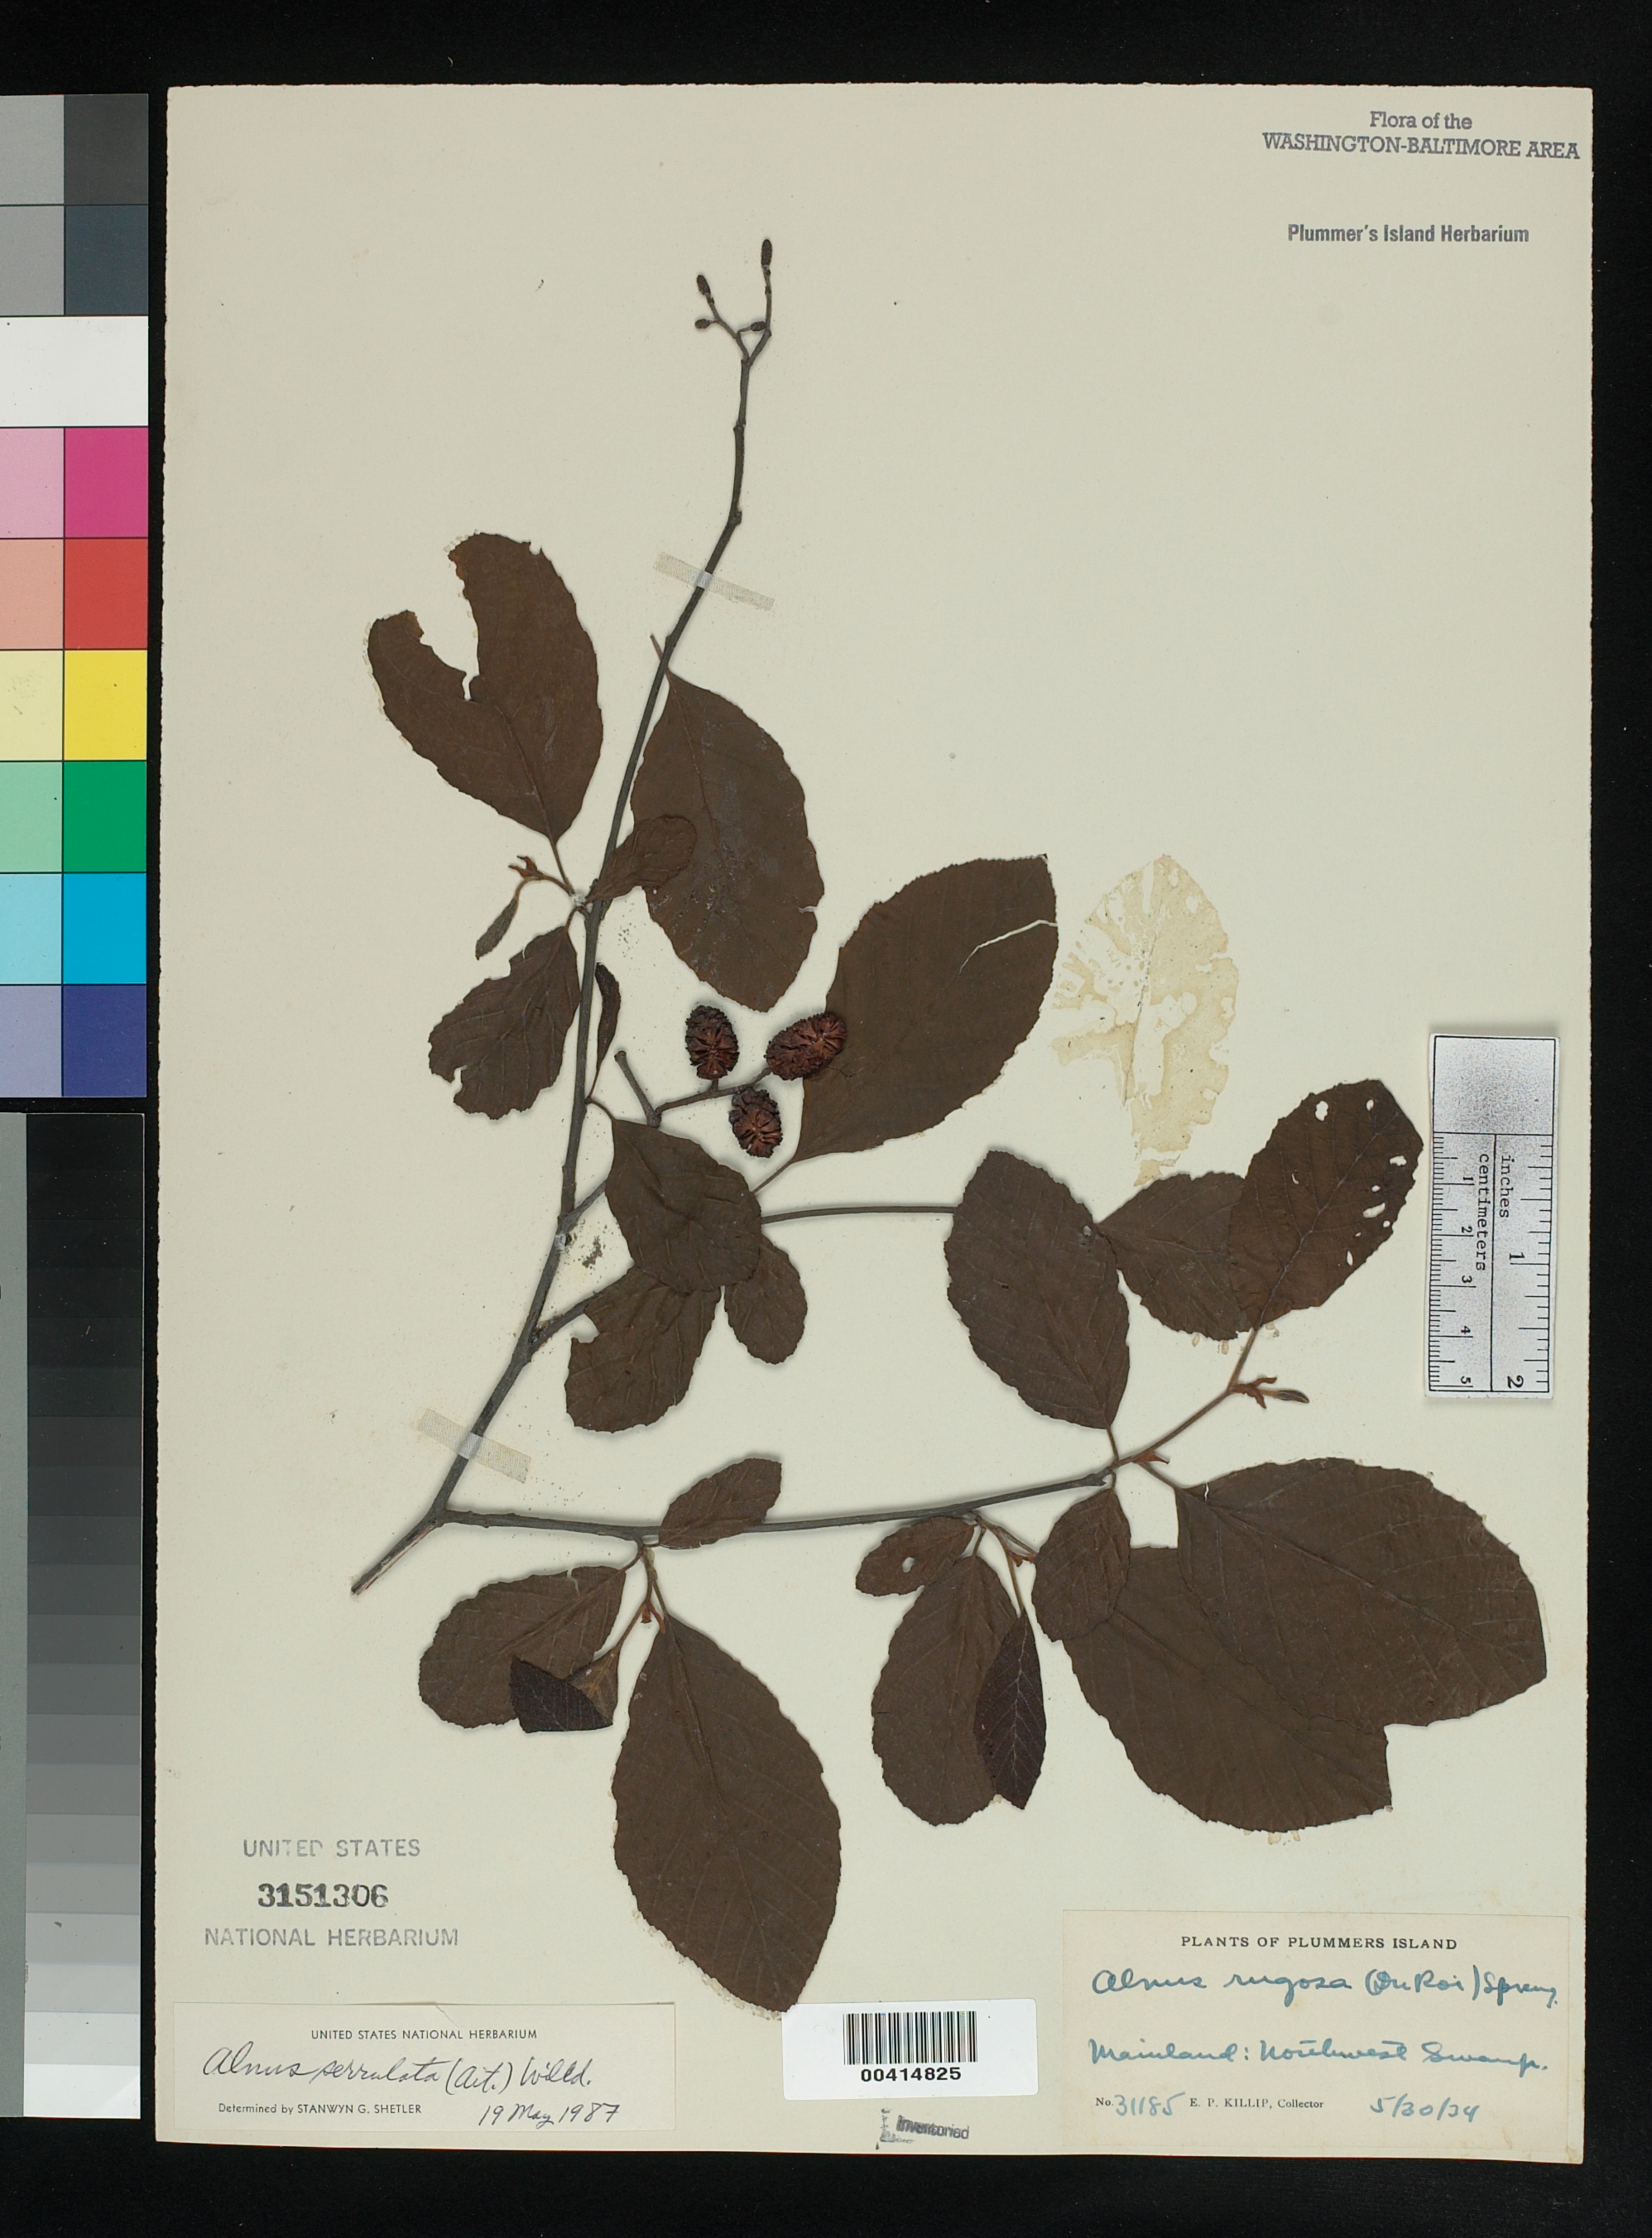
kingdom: Plantae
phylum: Tracheophyta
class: Magnoliopsida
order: Fagales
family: Betulaceae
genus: Alnus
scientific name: Alnus serrulata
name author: (Aiton) Willd.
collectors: E. P. Killip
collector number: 31185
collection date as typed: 30 May 1934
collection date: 1934-05-30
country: United States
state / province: Maryland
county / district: Montgomery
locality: Plummer's Island; Mainland, northwest swamp C. & O. Canal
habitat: Swamp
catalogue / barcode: US 3151306